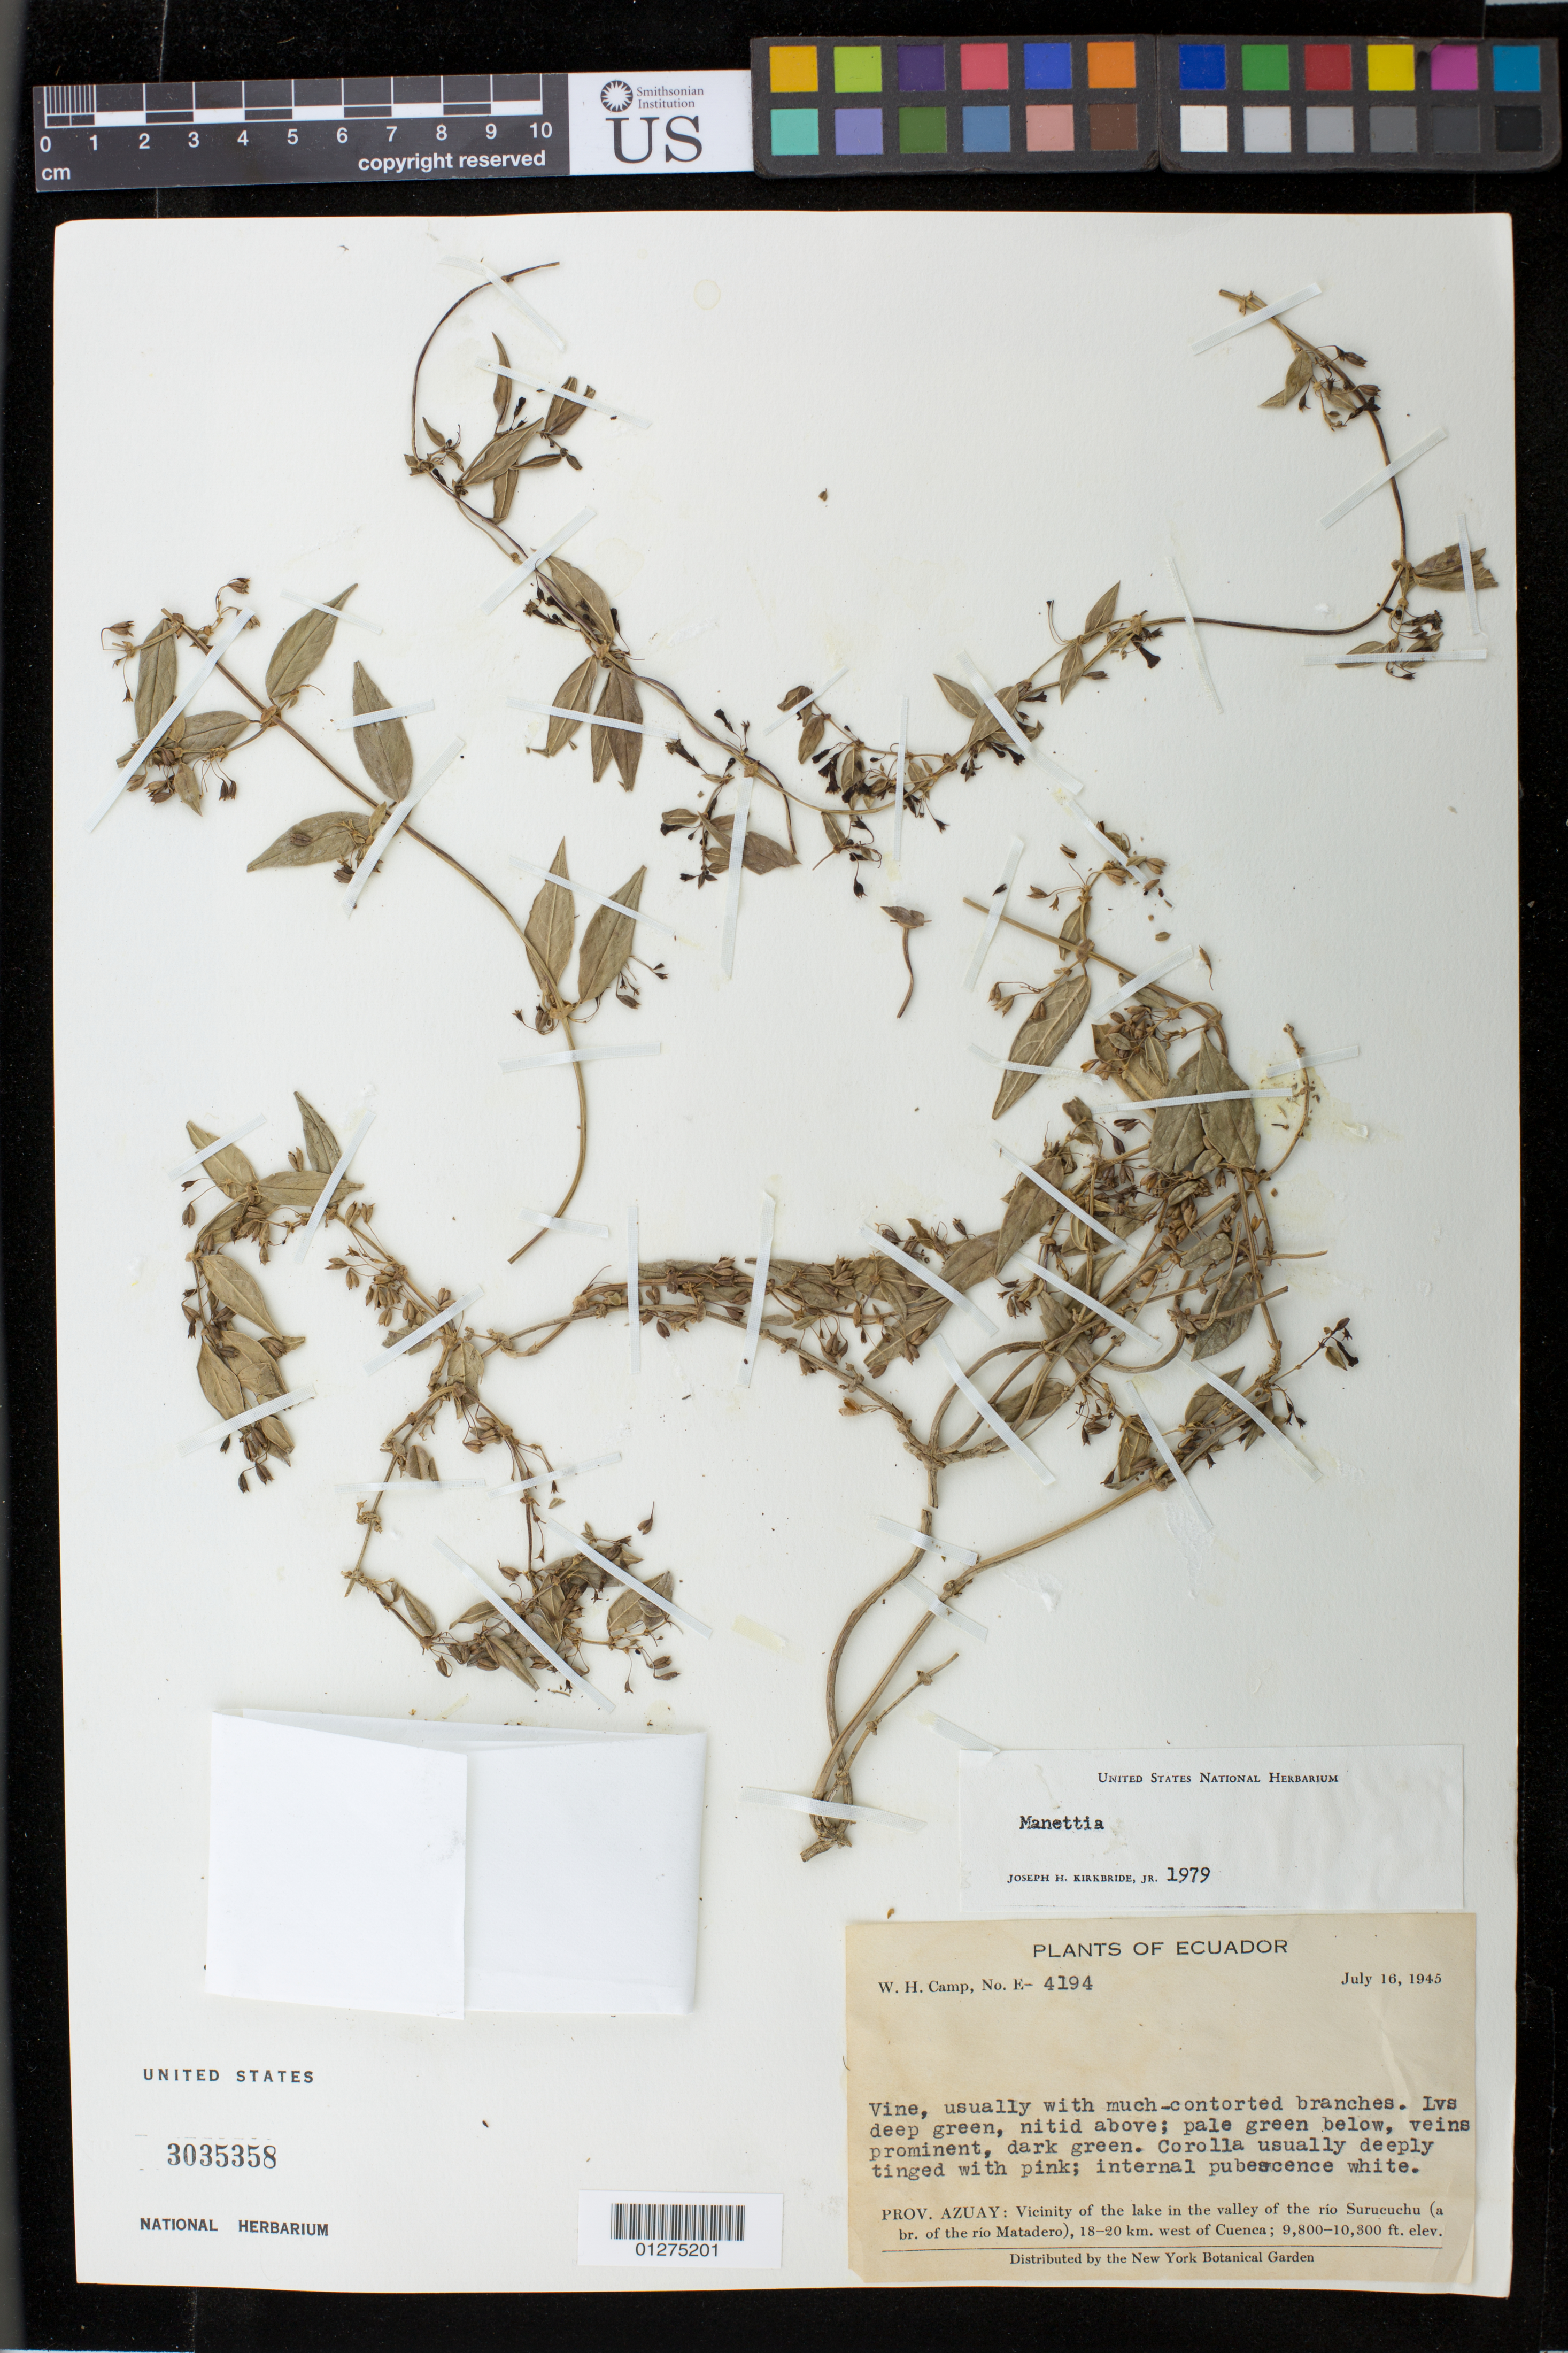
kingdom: Plantae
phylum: Tracheophyta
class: Magnoliopsida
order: Gentianales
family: Rubiaceae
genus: Manettia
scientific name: Manettia sp.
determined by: Kirkbride, J. H., Jr.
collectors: W. H. Camp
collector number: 4194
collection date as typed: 16 July 1945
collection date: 1945-07-16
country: Ecuador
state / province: Azuay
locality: Río Surucuchu (a br. of rio Matadero), vicinity of the lake in the valley, 18-20 km W of Cuenca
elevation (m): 2987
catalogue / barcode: US 3035358